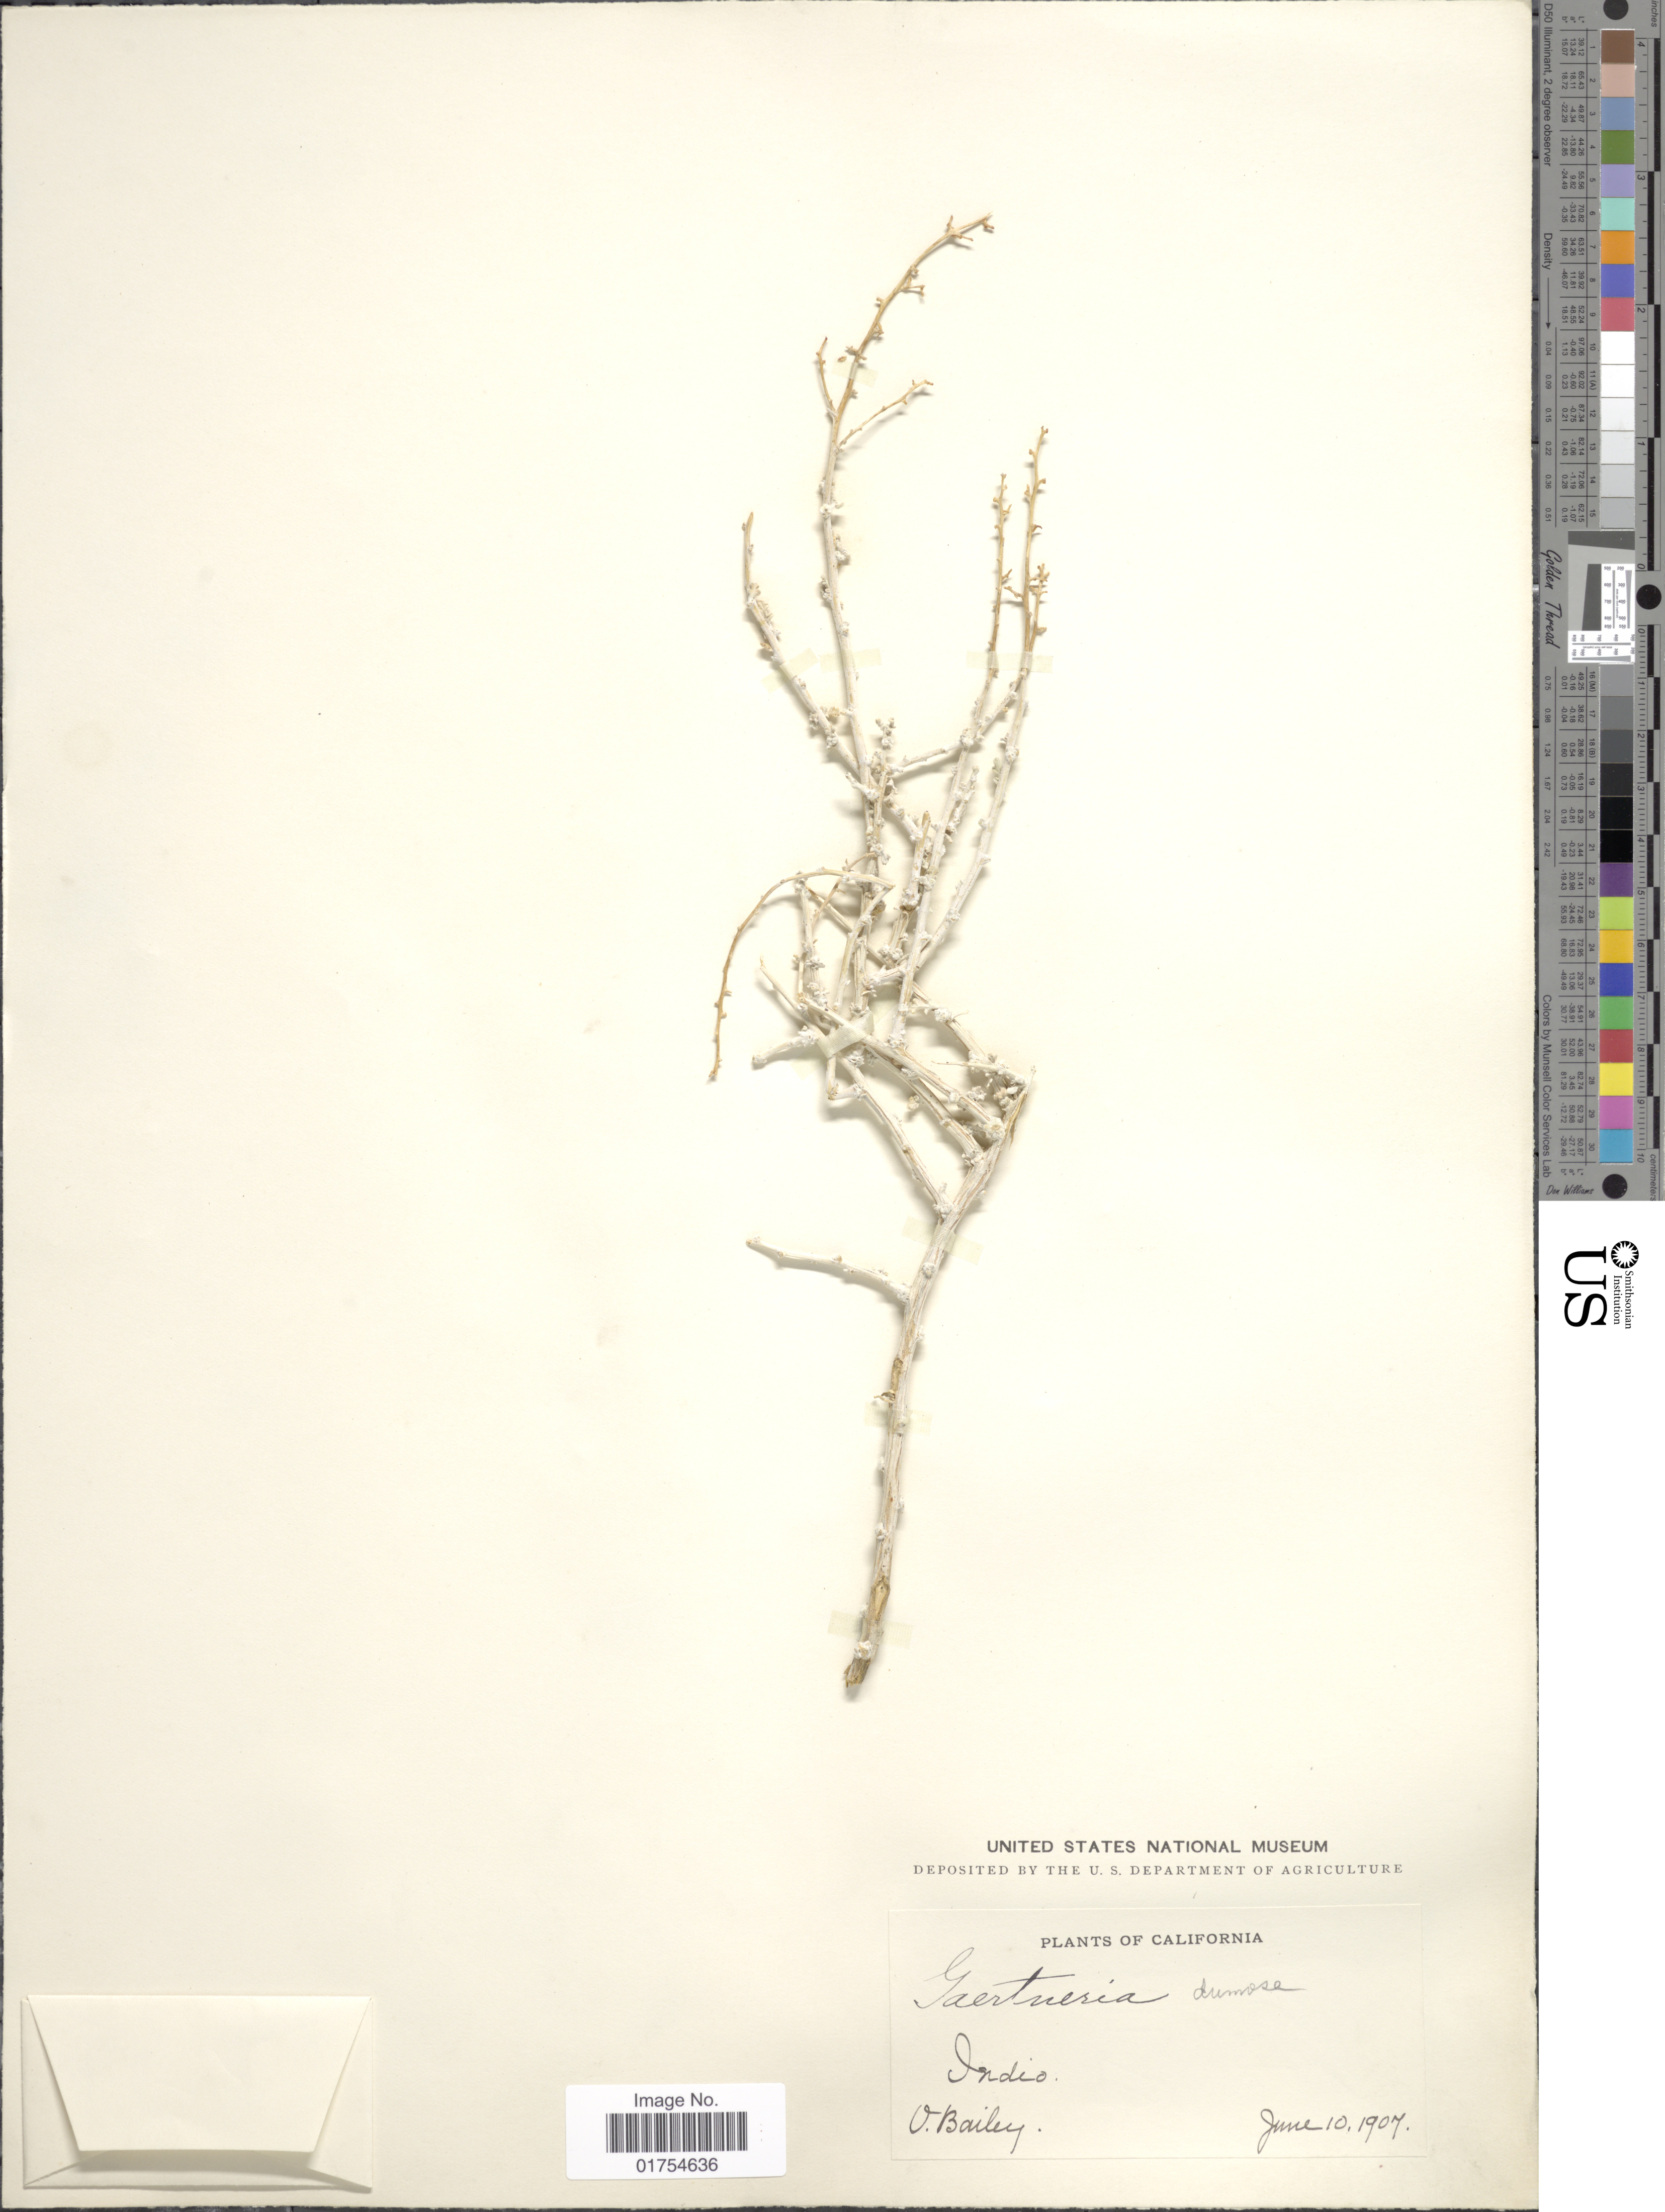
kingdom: Plantae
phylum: Tracheophyta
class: Magnoliopsida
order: Asterales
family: Asteraceae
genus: Franseria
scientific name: Franseria dumosa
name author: A. Gray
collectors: V. L. Bailey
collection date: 1907-06-10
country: United States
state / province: California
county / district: Riverside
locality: Indio